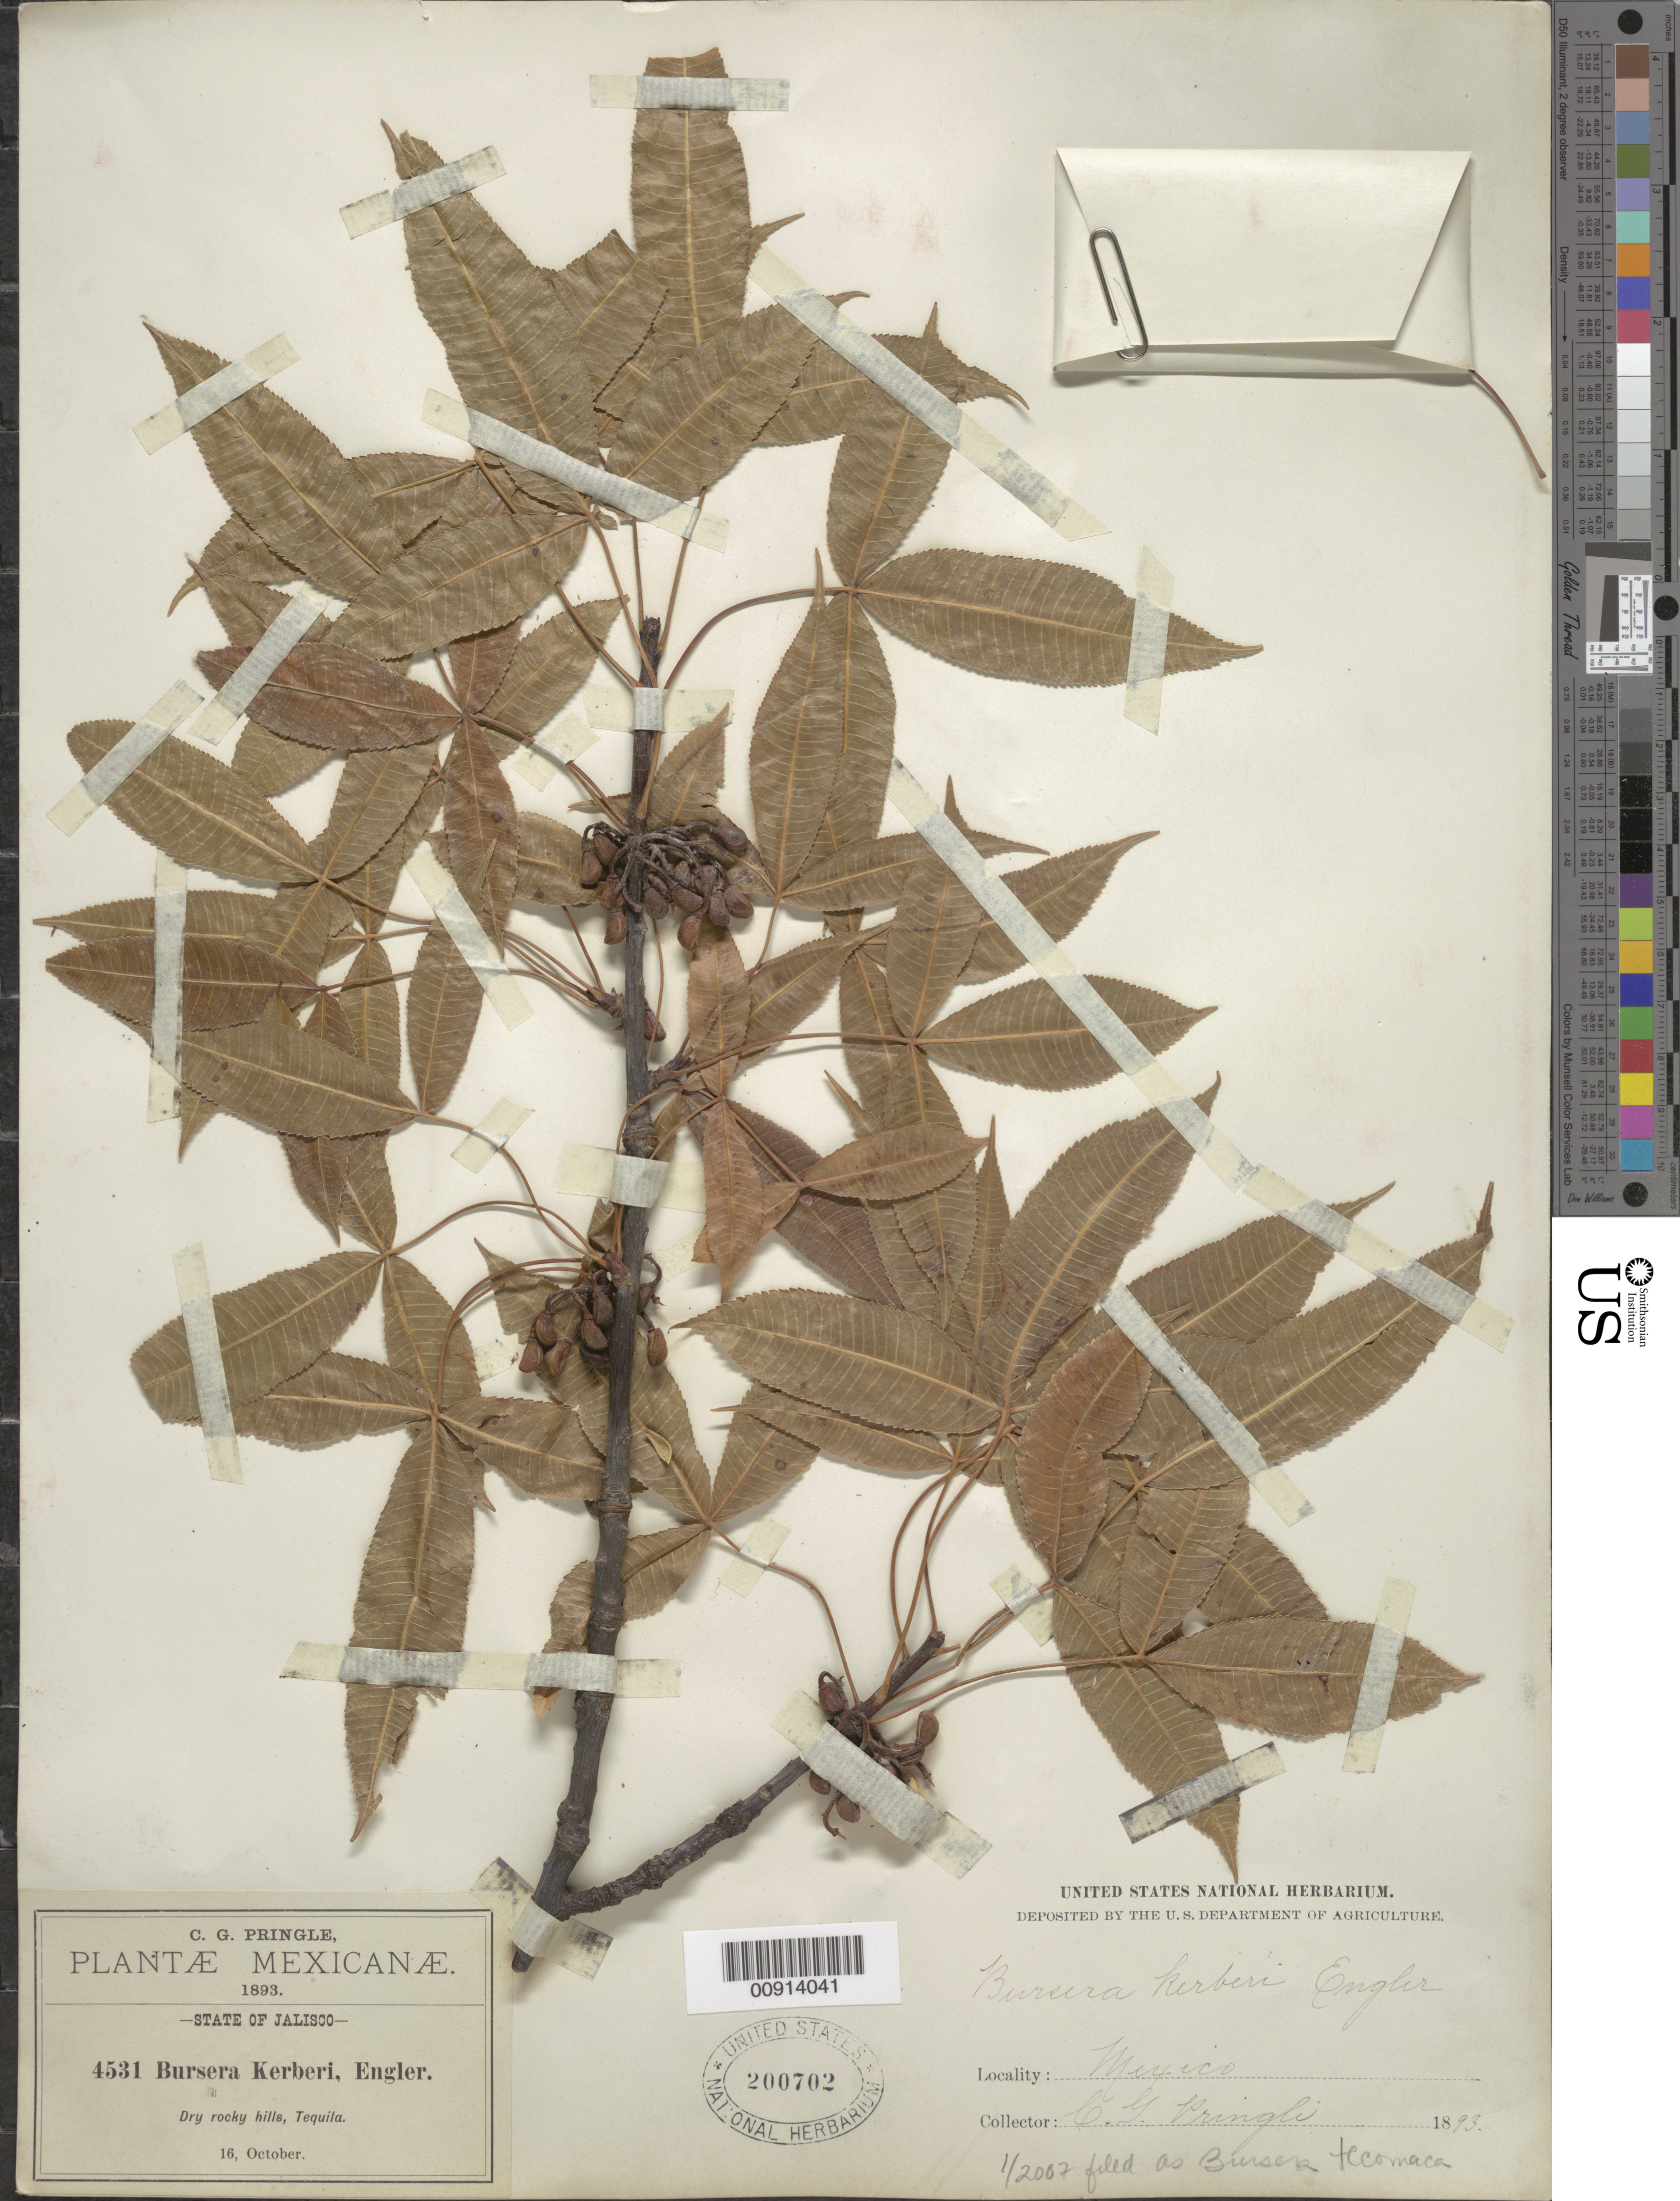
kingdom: Plantae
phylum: Tracheophyta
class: Magnoliopsida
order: Sapindales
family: Burseraceae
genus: Bursera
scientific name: Bursera tecomaca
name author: (Sessé & Moc. ex DC.) Standl.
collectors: C. G. Pringle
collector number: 4531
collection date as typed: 16 Oct 1893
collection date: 1893-10-16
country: Mexico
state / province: Jalisco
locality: Tequila, Jalisco.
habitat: Dry rocky hills.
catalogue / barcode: US 200702